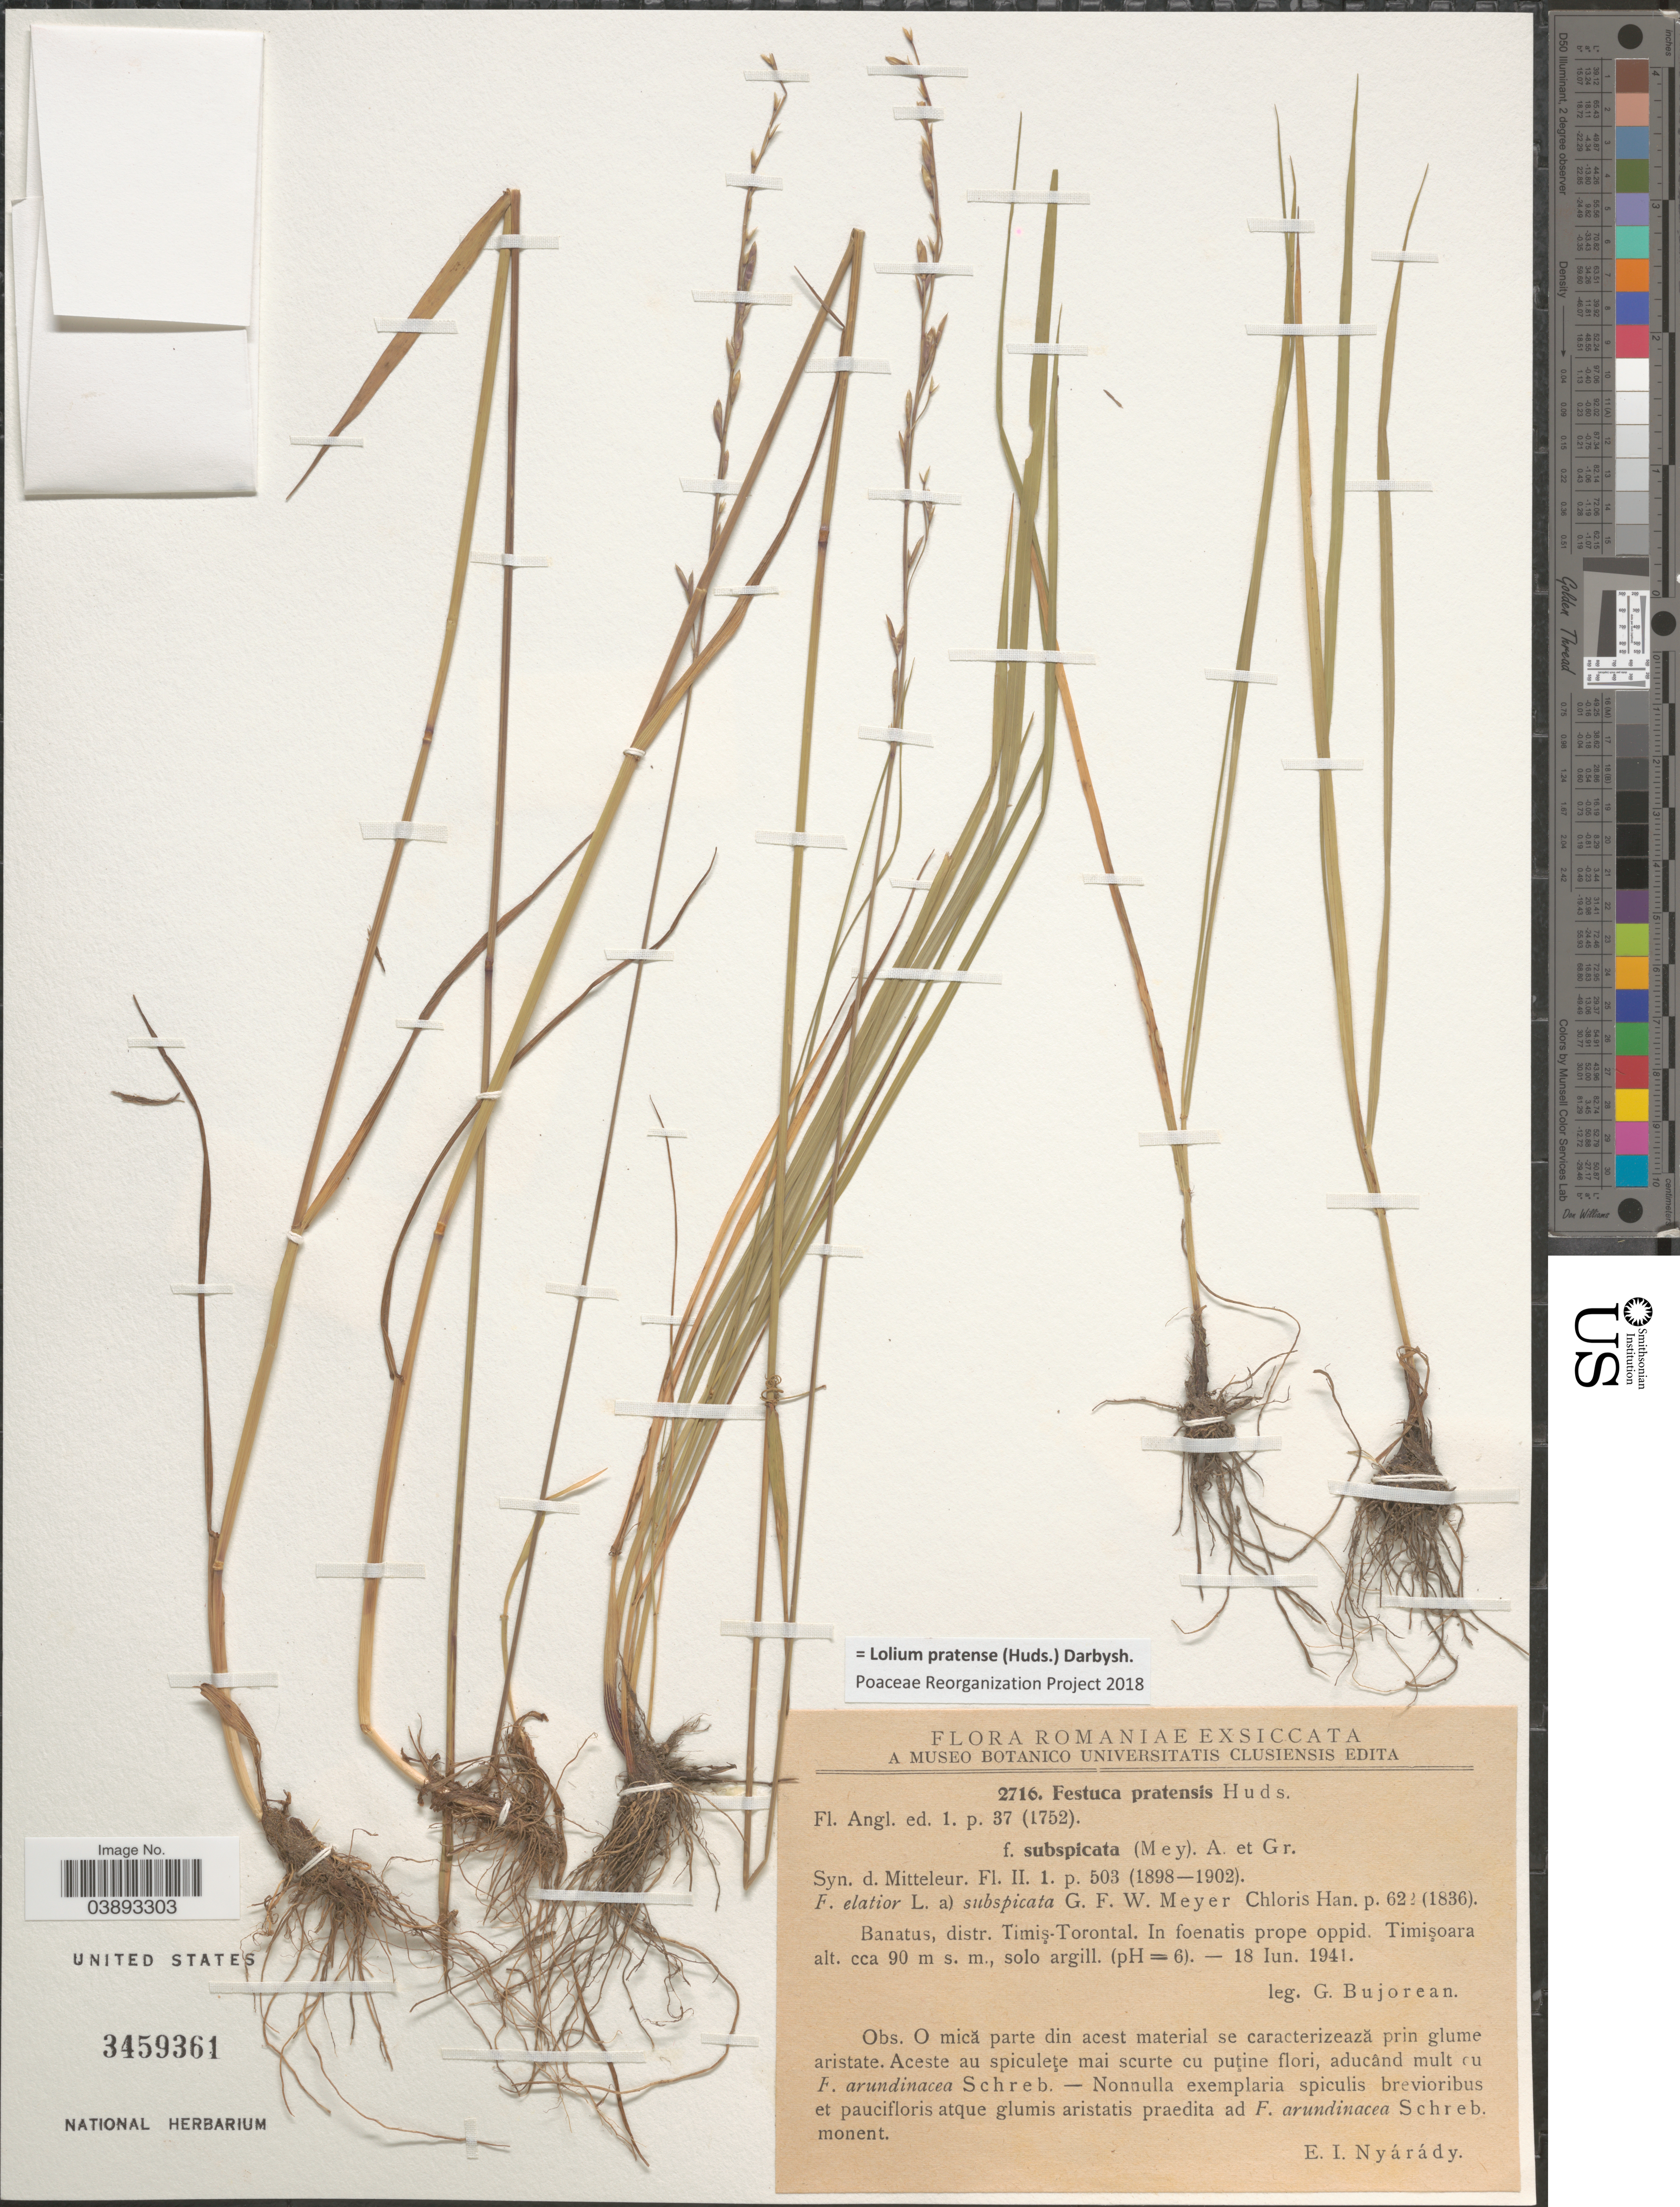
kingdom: Plantae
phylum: Tracheophyta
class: Liliopsida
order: Poales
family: Poaceae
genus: Lolium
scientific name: Lolium pratense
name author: (Huds.) Darbysh.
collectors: G. Bujorean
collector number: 2716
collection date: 1941-06-18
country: Romania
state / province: Timis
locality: Banatus, distr. Timis-Torontal. In foenatis prope oppid. Timisoara.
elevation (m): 90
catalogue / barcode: US 3459361